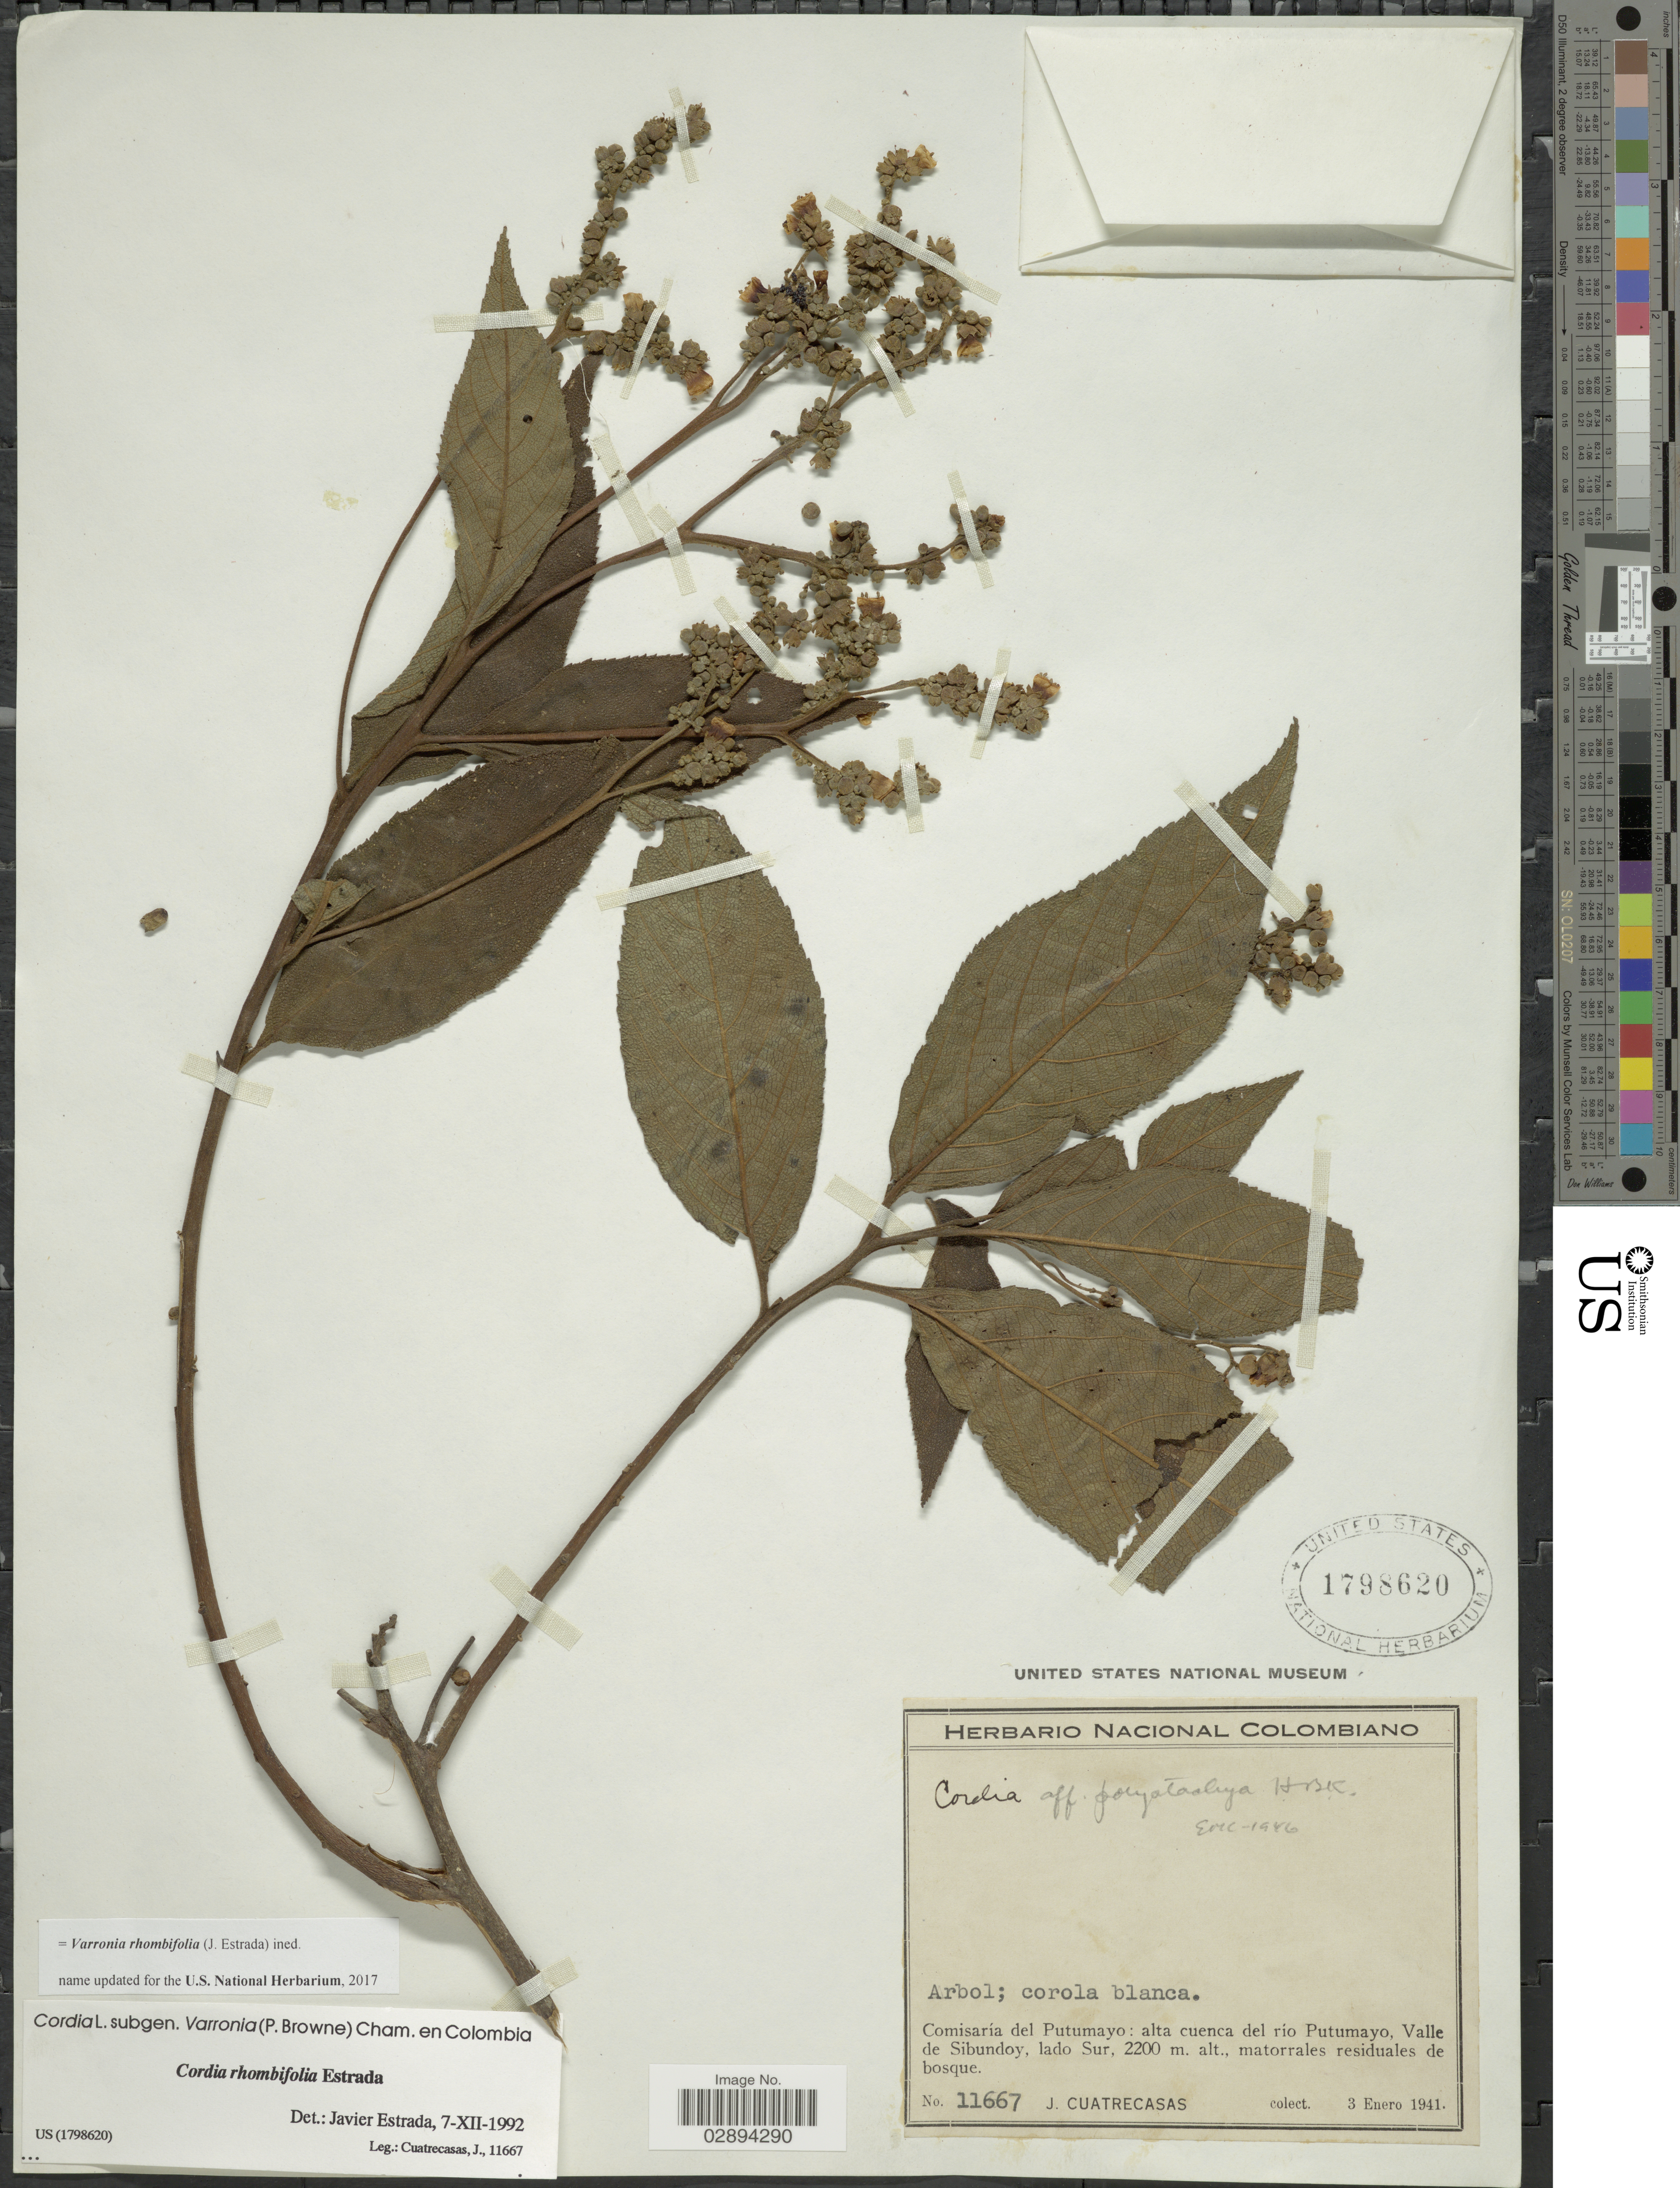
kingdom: Plantae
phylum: Tracheophyta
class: Magnoliopsida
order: Boraginales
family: Cordiaceae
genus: Varronia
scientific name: Varronia rhombifolia (J. Estrada) comb. nov. ined.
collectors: J. Cuatrecasas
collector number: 11667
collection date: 1941-01-03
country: Colombia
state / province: Putumayo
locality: Comisaría del Putumayo, alta cuenca del río Putumayo, Valle de Sibundoy, lado Sur.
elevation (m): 2200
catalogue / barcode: US 1798620